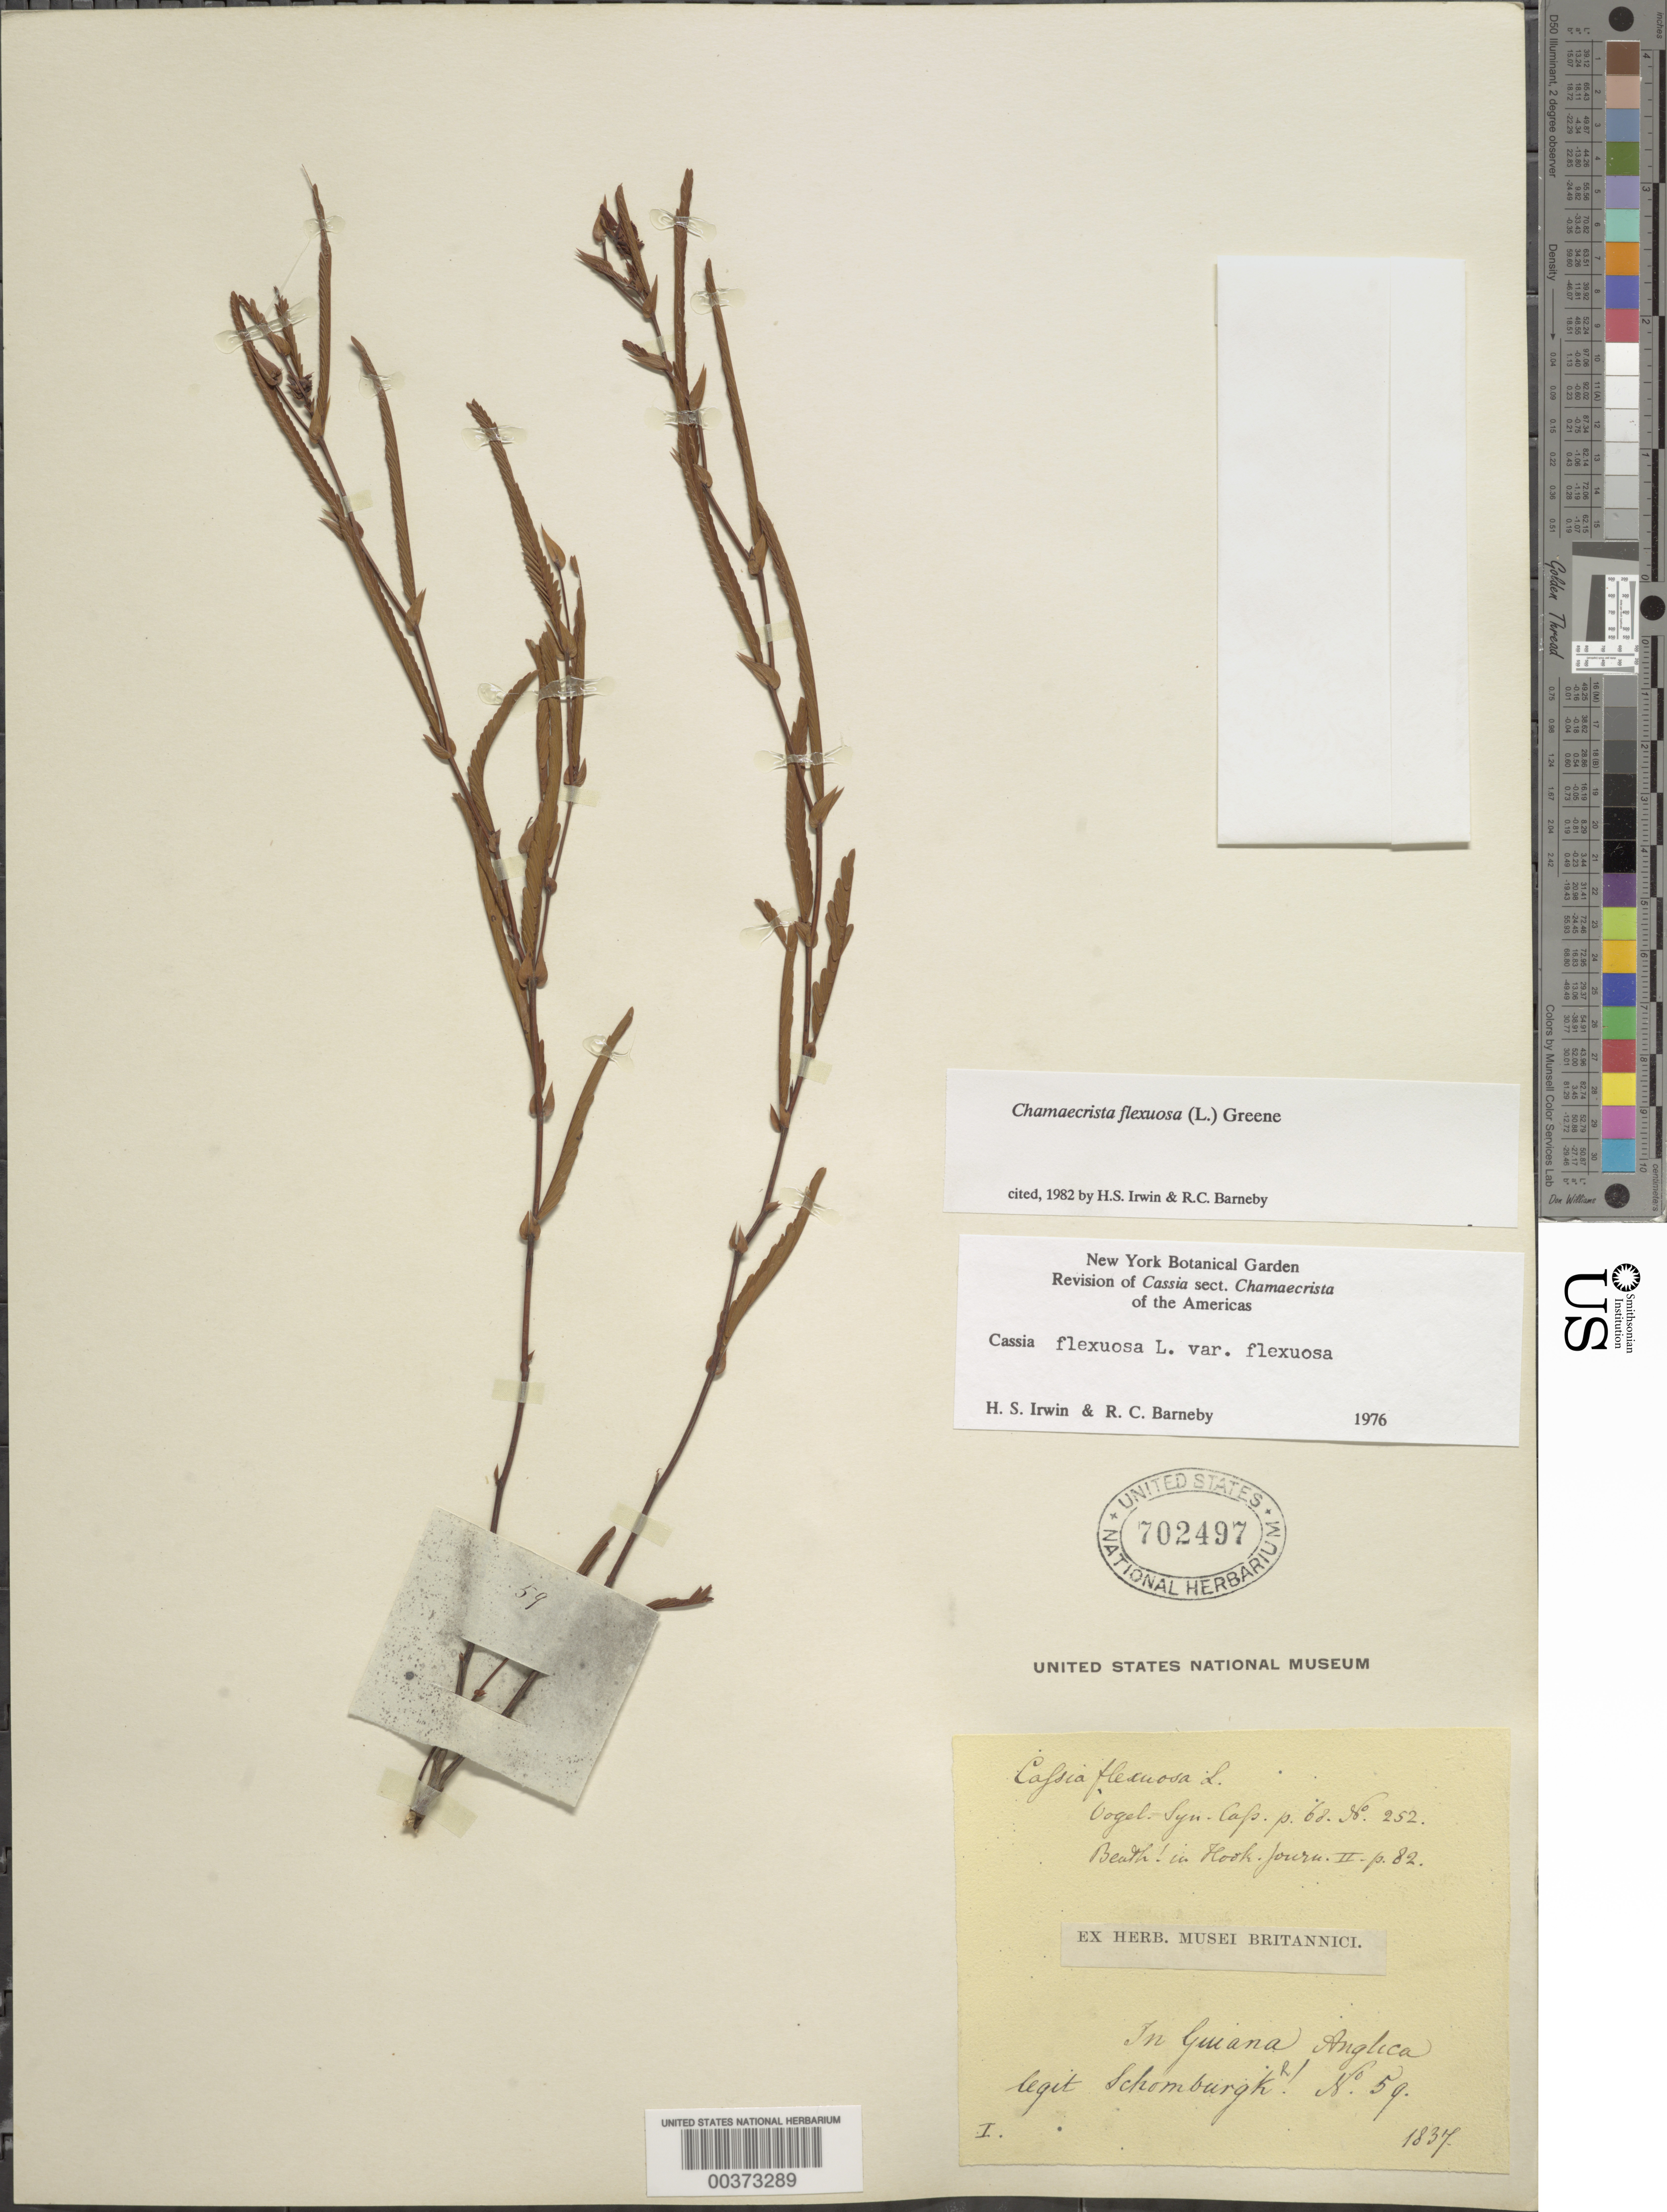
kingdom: Plantae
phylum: Tracheophyta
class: Magnoliopsida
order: Fabales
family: Fabaceae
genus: Chamaecrista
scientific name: Chamaecrista flexuosa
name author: (L.) Greene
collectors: M. R. Schomburgk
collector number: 59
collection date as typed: Jan 1837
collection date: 1837-01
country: Guyana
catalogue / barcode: US 702497